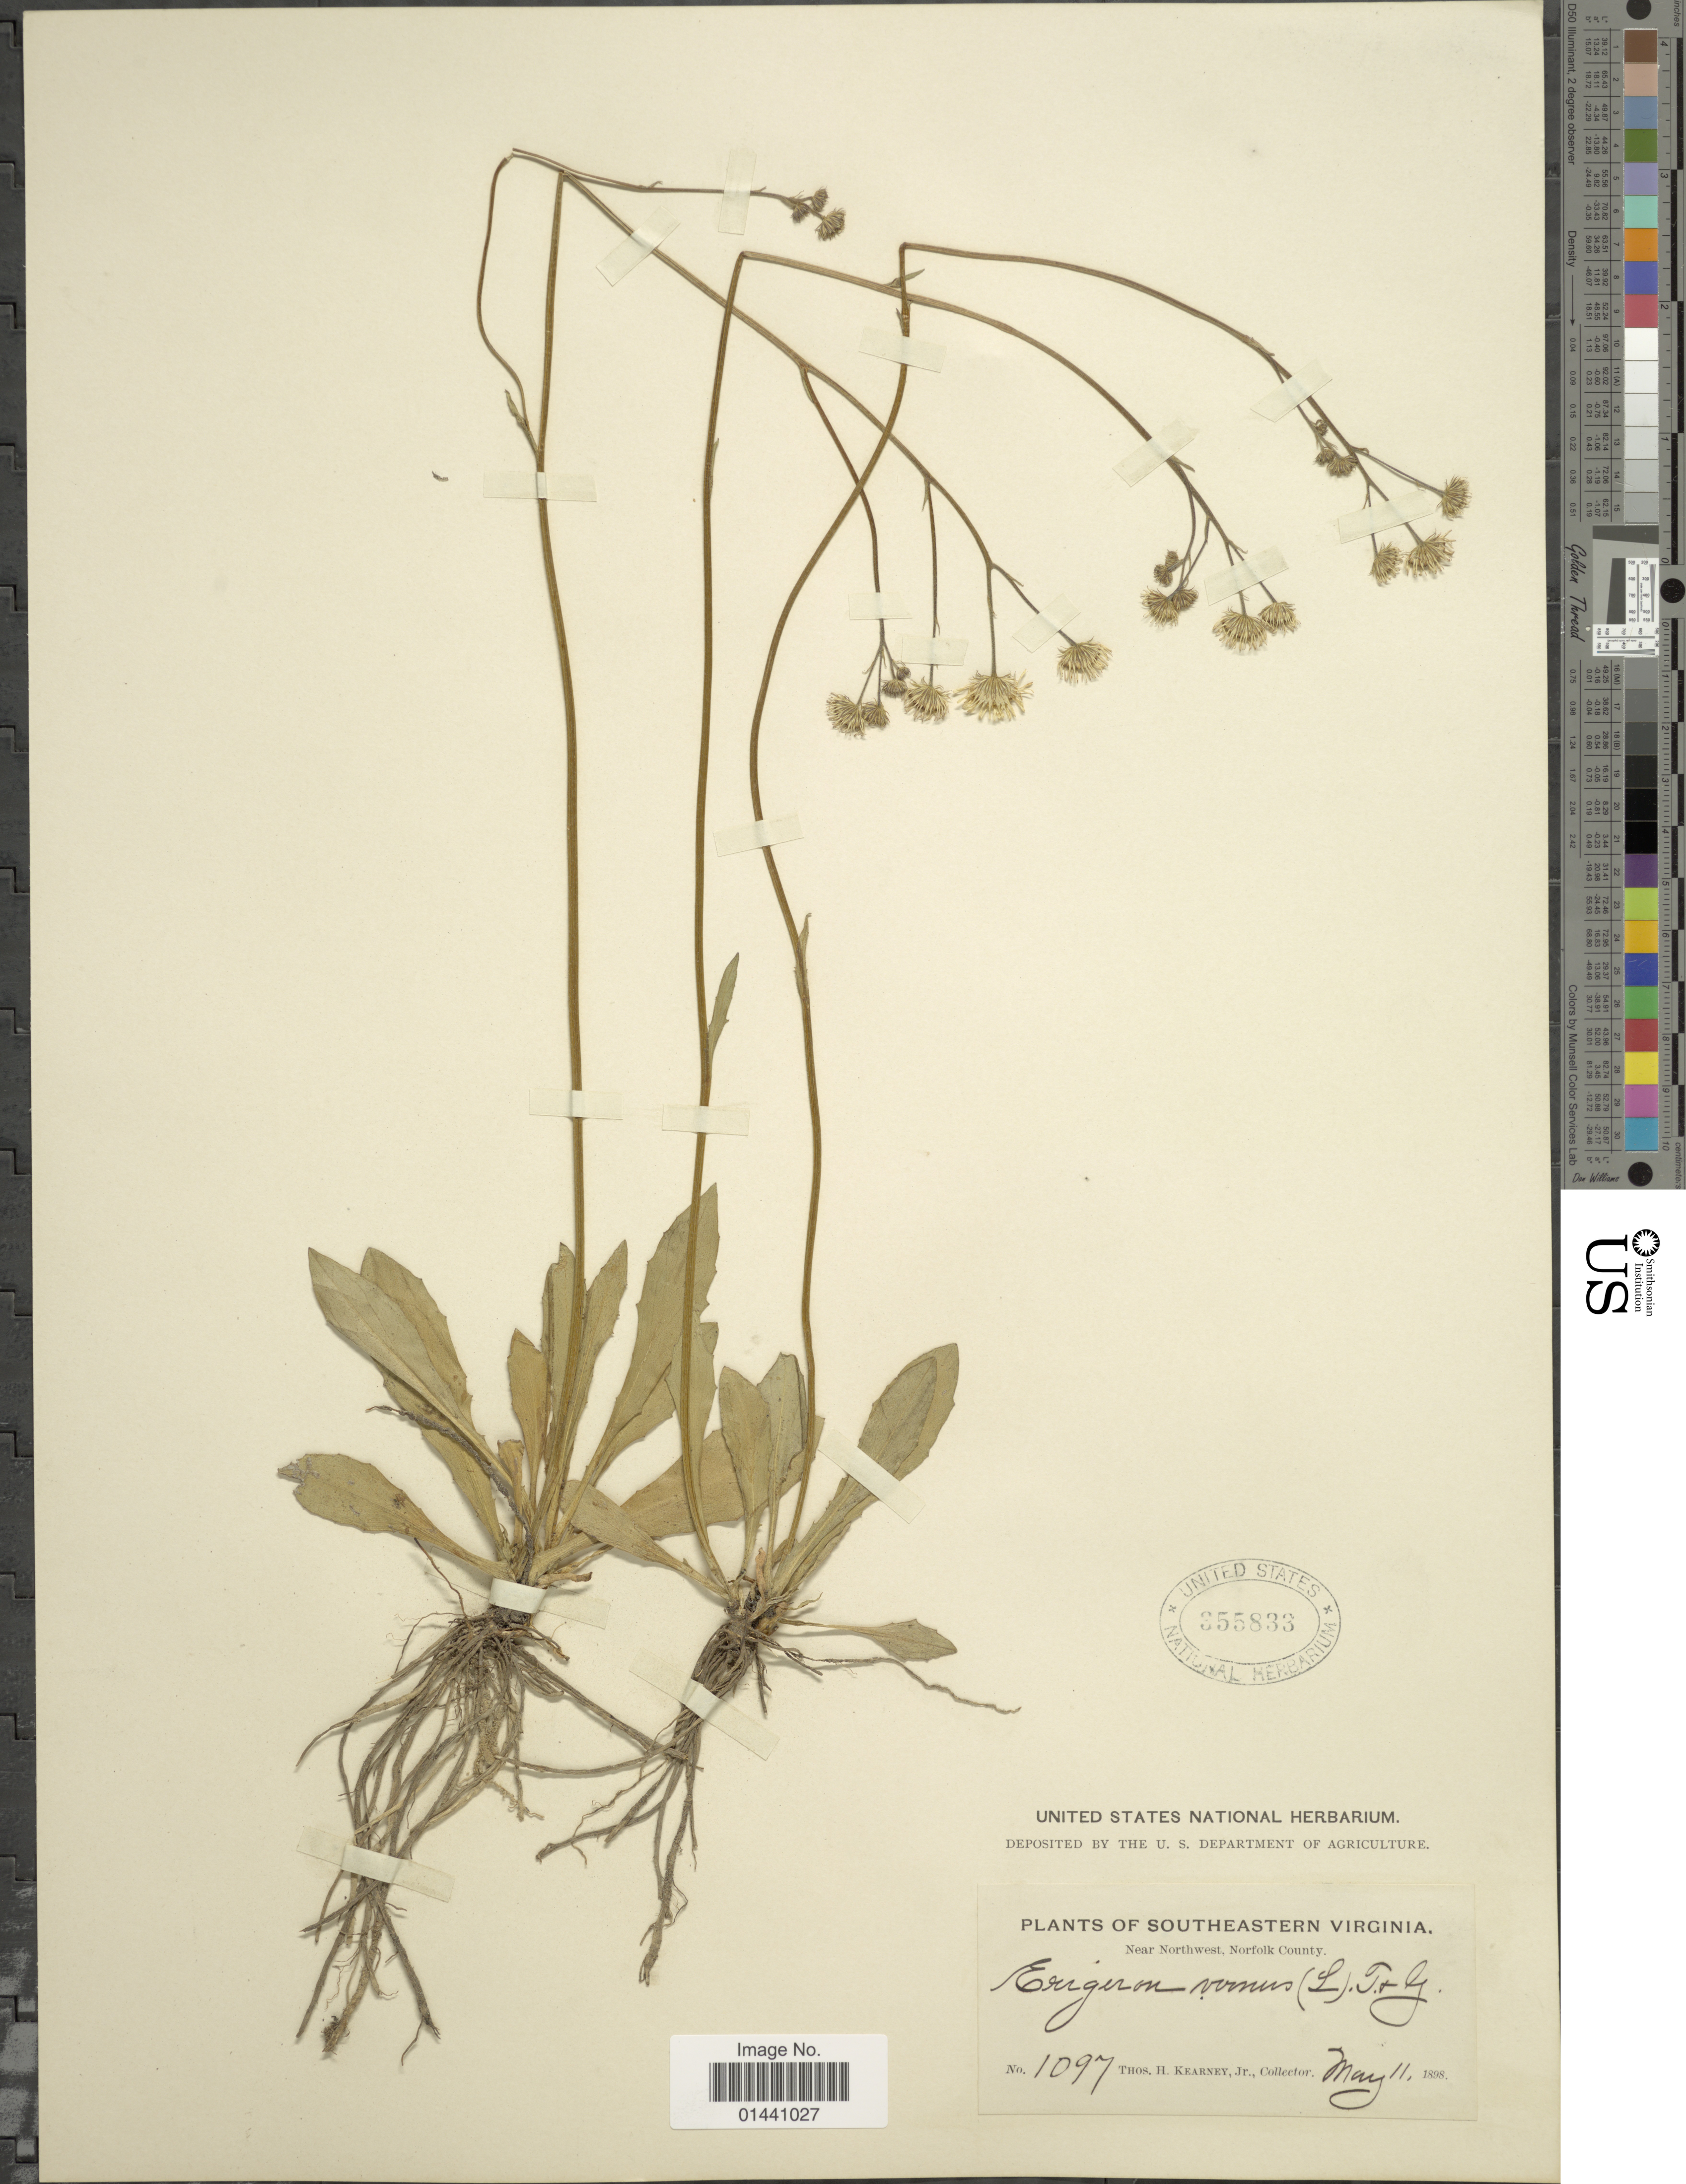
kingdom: Plantae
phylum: Tracheophyta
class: Magnoliopsida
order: Asterales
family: Asteraceae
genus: Erigeron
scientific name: Erigeron vernus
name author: (L.) Torr. & A. Gray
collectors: T. H. Kearney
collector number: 1097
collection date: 1898-05-11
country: United States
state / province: Virginia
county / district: City of Norfolk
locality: Southeastern Virginia, near Northwest, Northfolk County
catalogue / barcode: US 355833